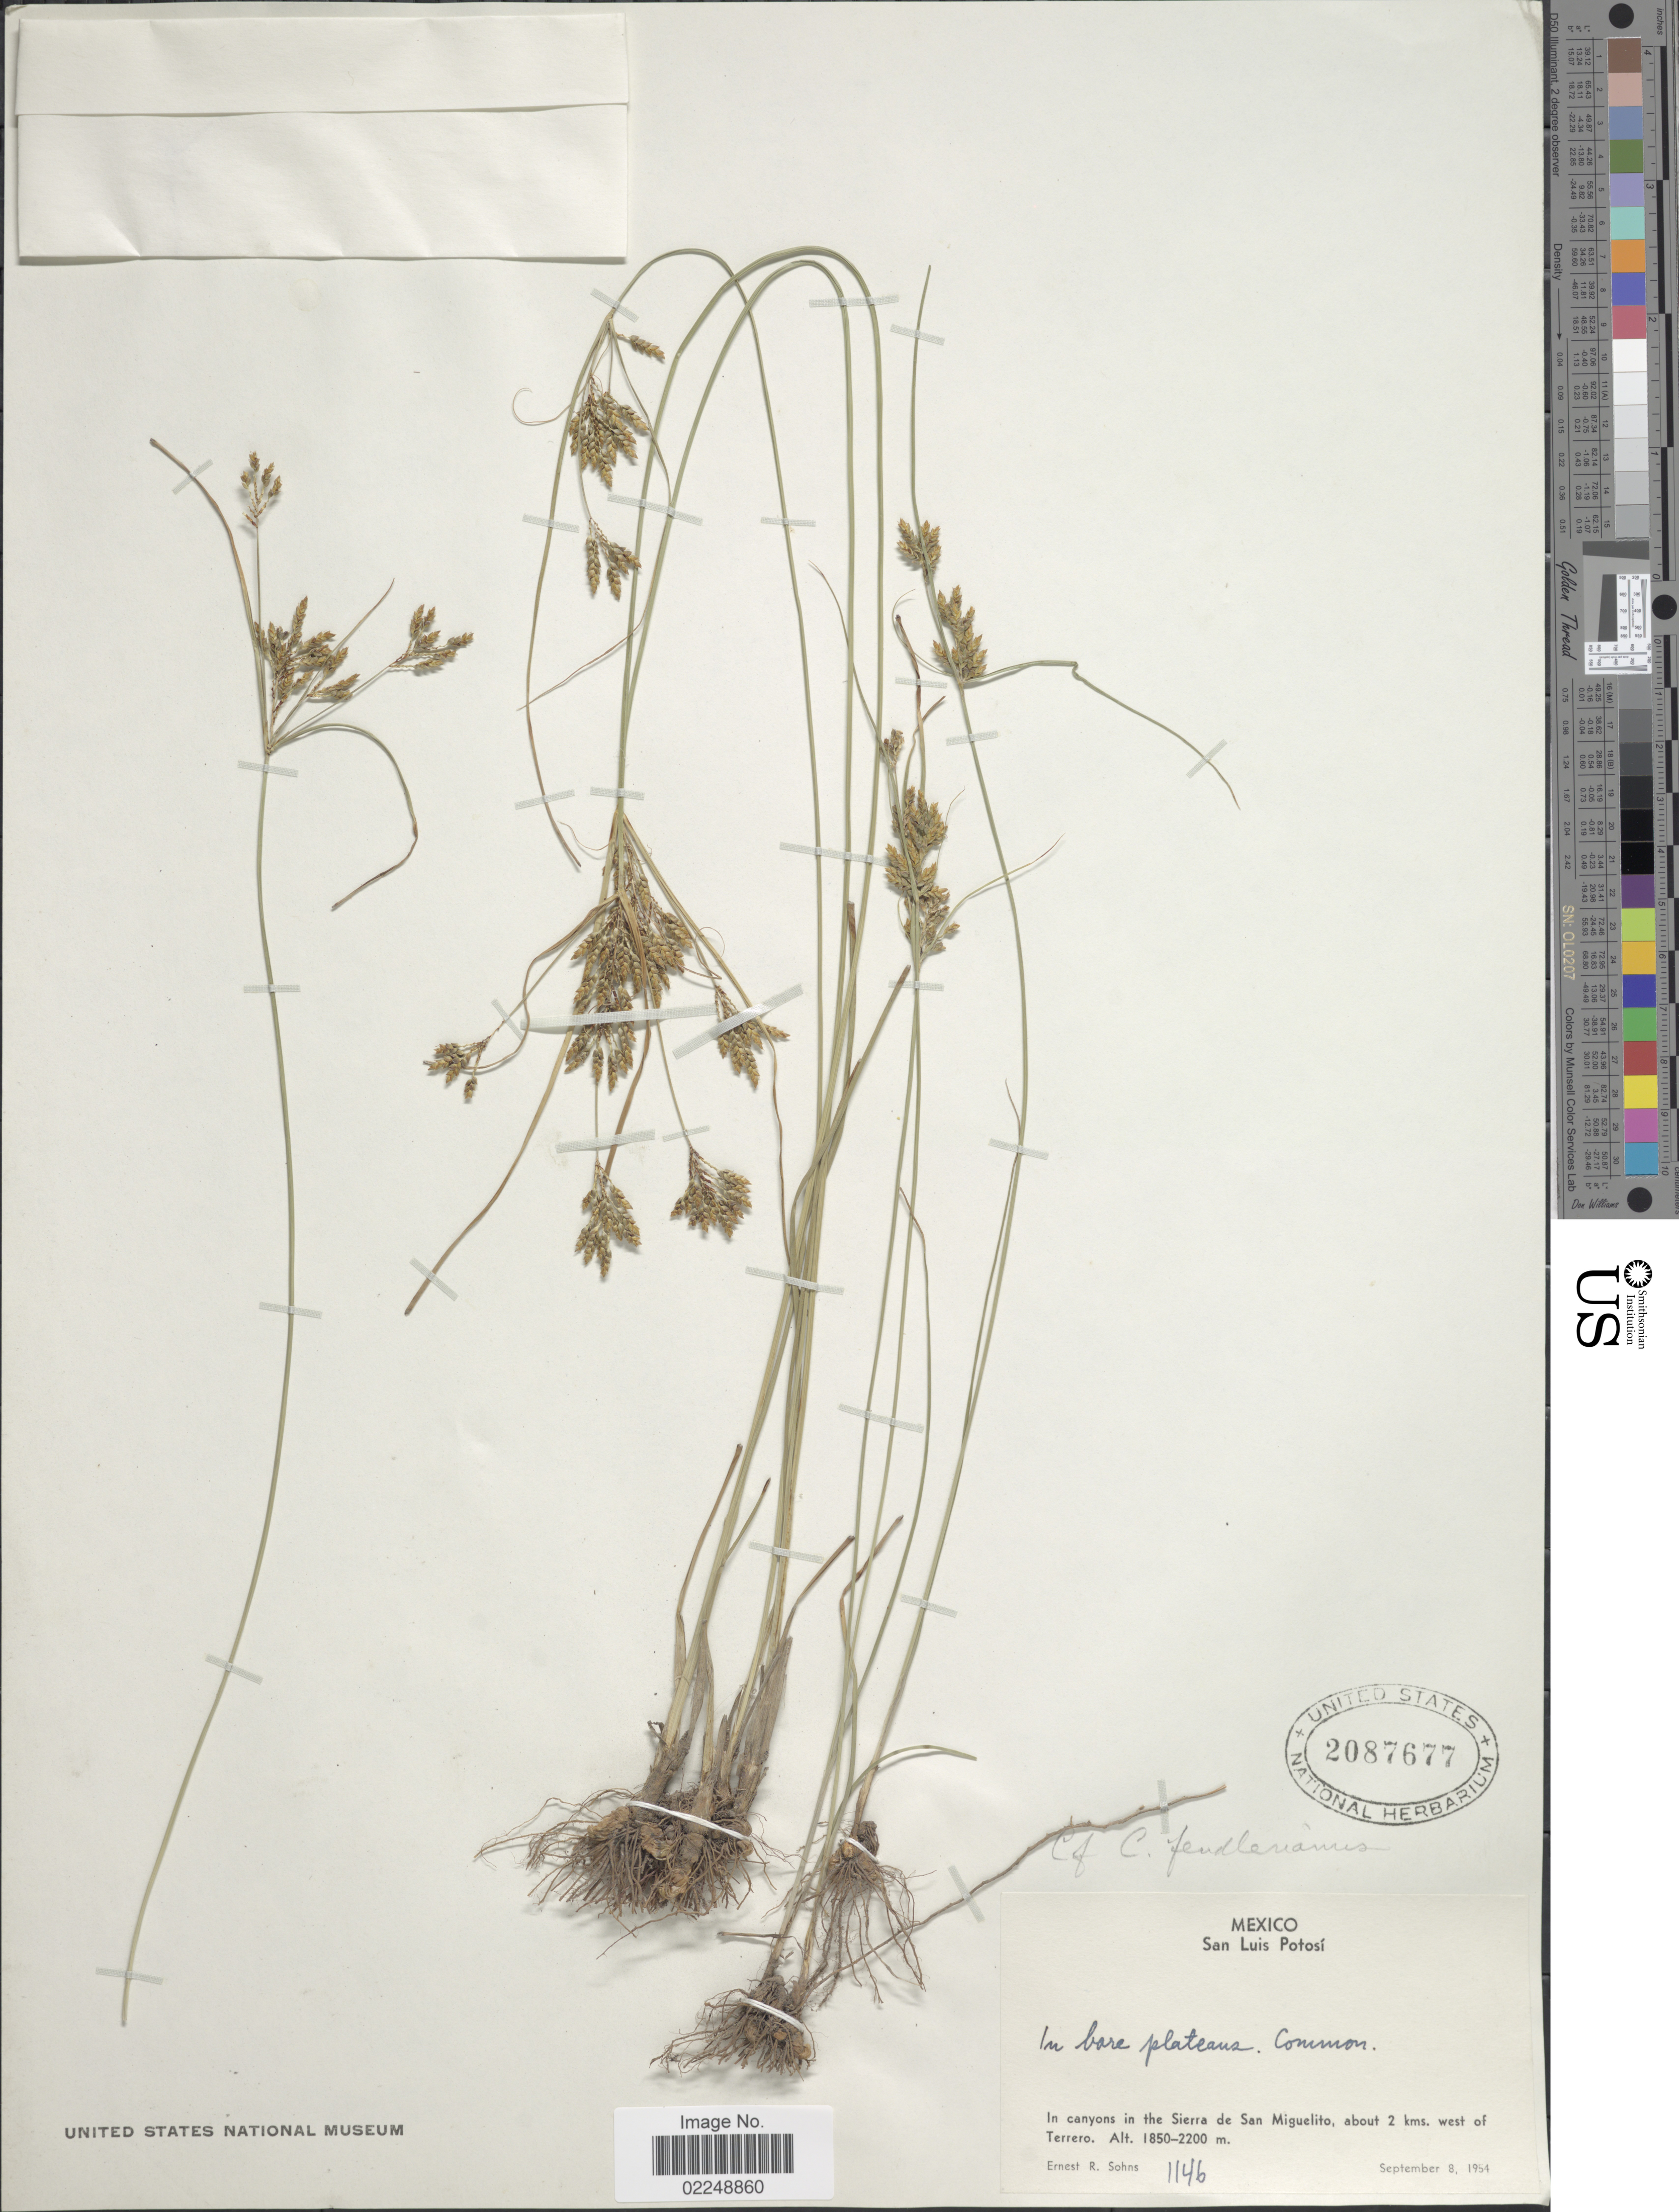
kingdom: Plantae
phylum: Tracheophyta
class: Liliopsida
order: Poales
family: Cyperaceae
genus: Cyperus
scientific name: Cyperus fendlerianus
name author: Boeckeler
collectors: E. R. Sohns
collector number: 1146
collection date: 1954-09-08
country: Mexico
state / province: San Luis Potosí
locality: In canyons in the Sierra de San Miguelito, about 2 kms. west of Terrero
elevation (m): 1850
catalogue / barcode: US 2087677